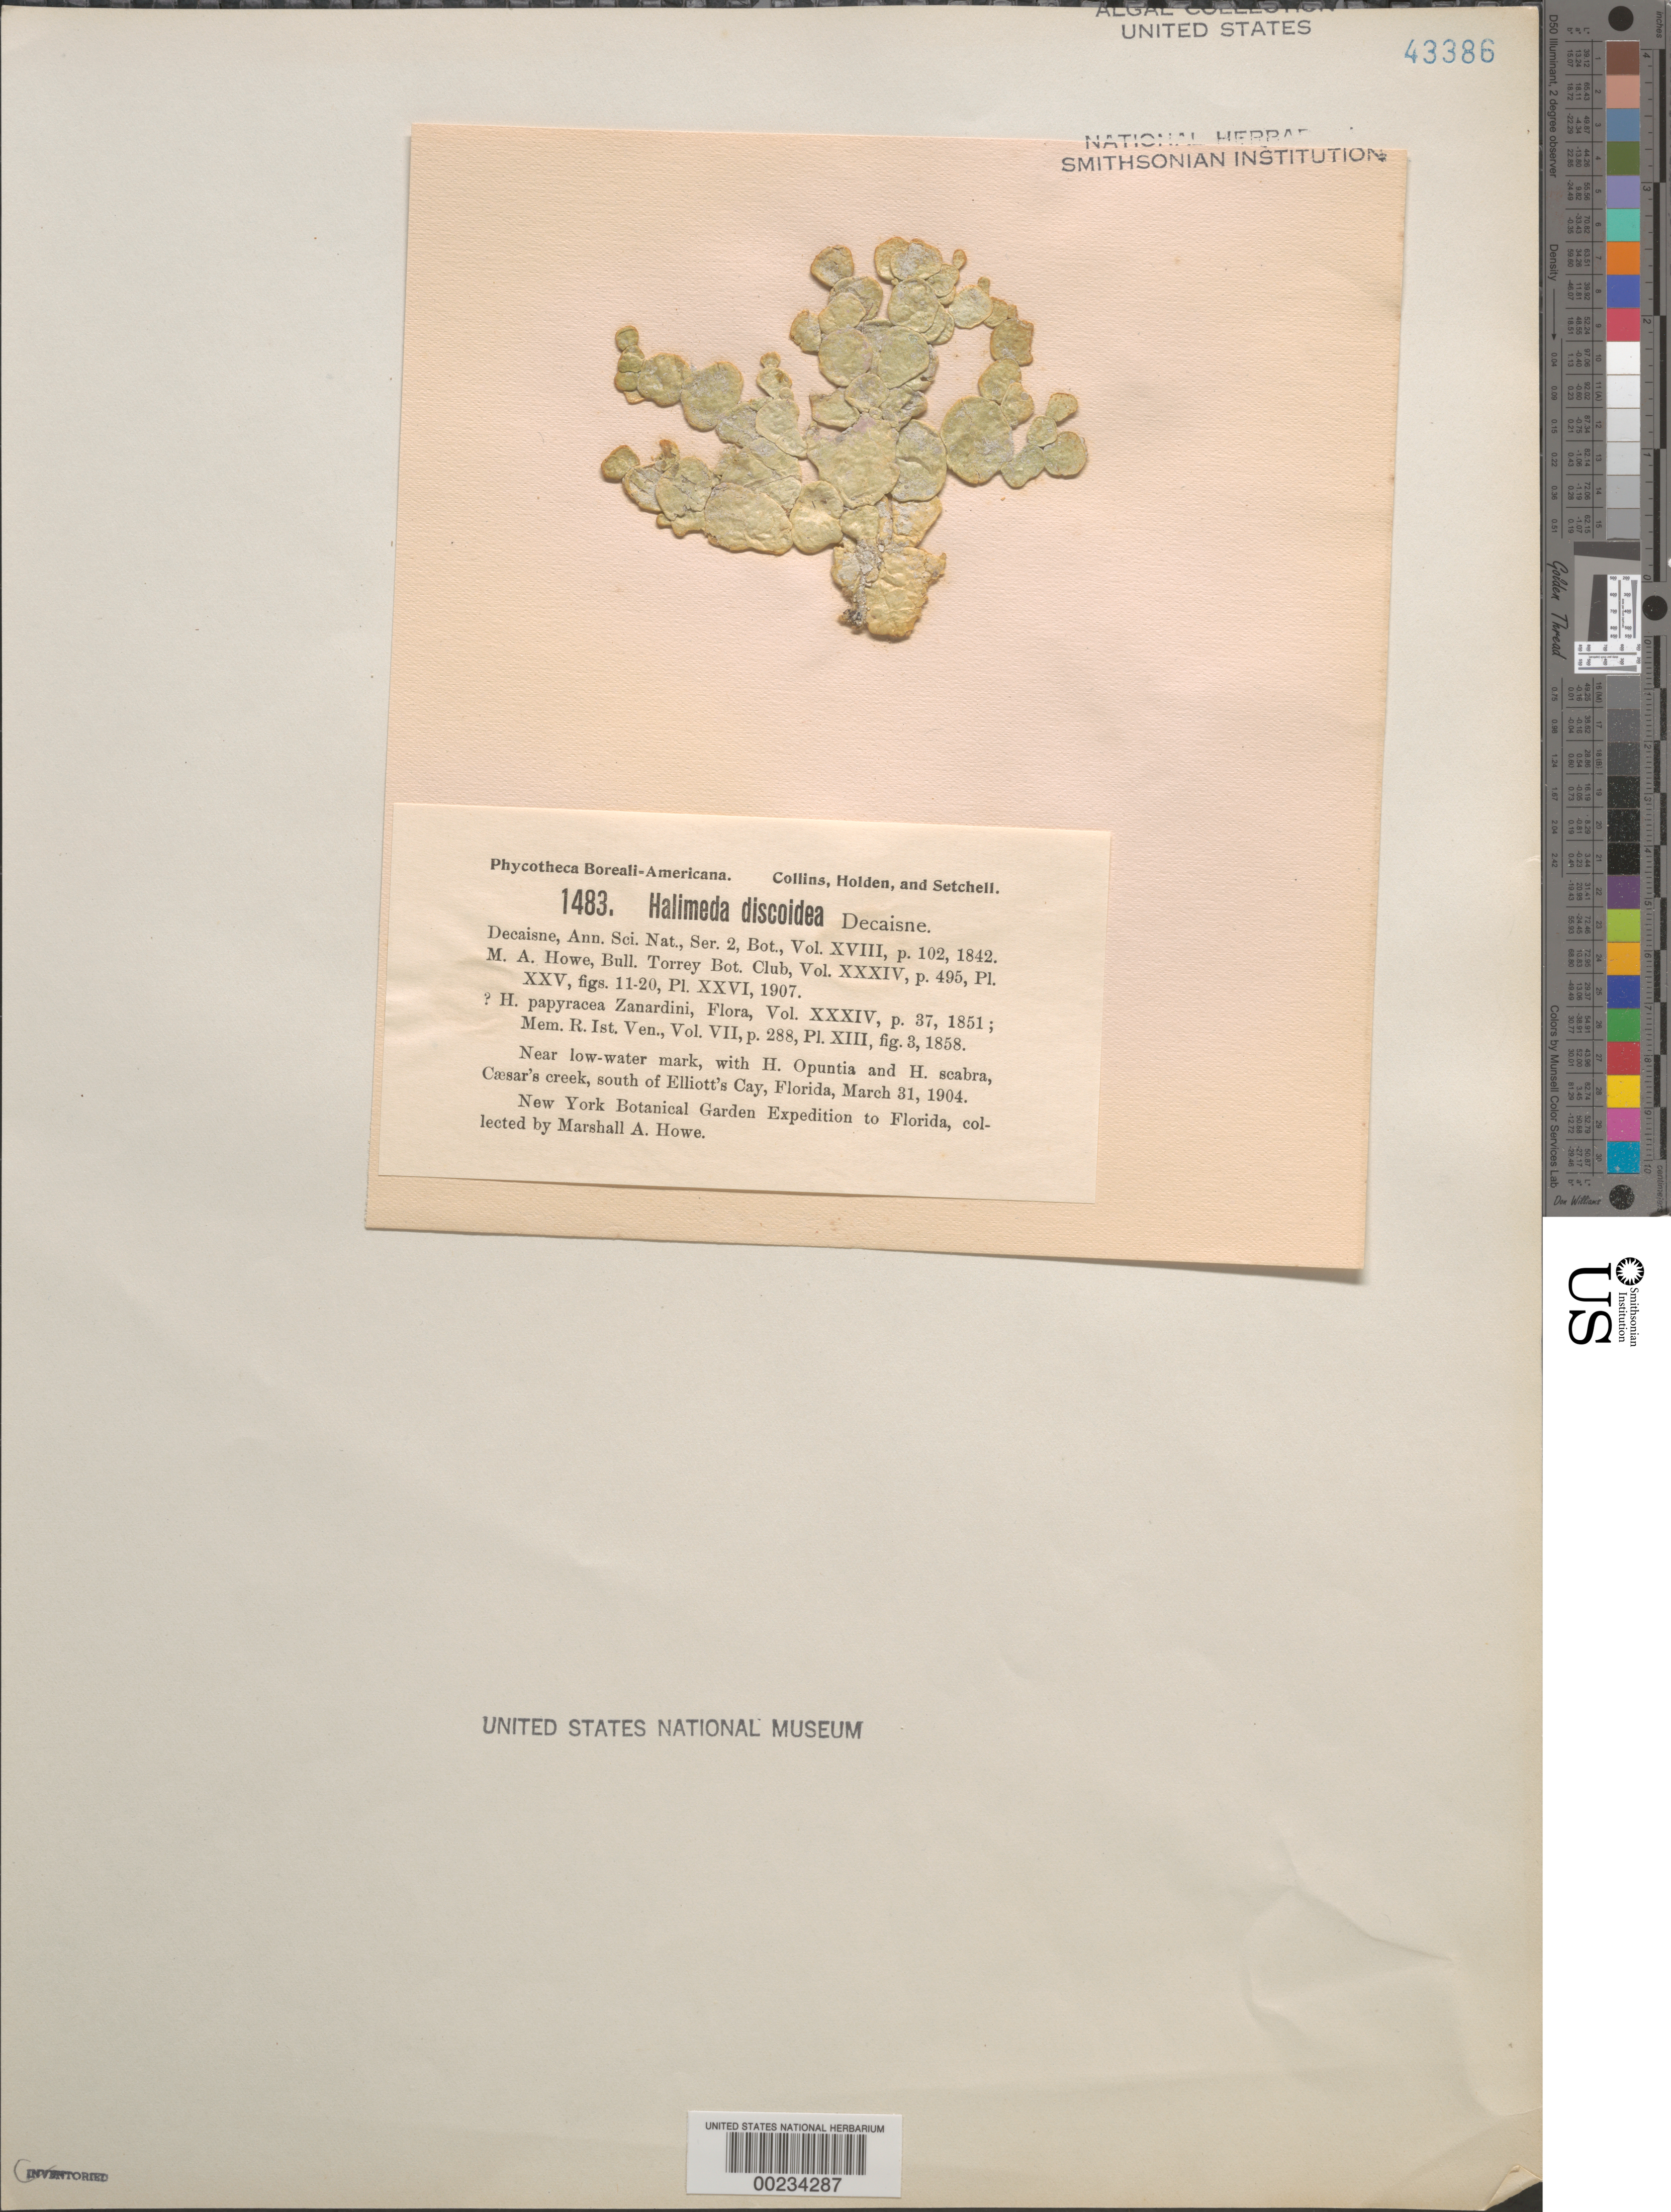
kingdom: Plantae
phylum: Chlorophyta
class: Ulvophyceae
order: Bryopsidales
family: Halimedaceae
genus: Halimeda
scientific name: Halimeda discoidea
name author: Decne.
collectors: M. A. Howe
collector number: PB-A 1483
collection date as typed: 31 Mar 1904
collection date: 1904-03-31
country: United States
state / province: Florida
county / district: Miami-Dade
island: Elliott Key (Elliot's Cay)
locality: Caesar's Creek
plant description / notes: Collins, Holden & Setchell, Phycotheca Boreali-Americana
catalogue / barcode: US 43386